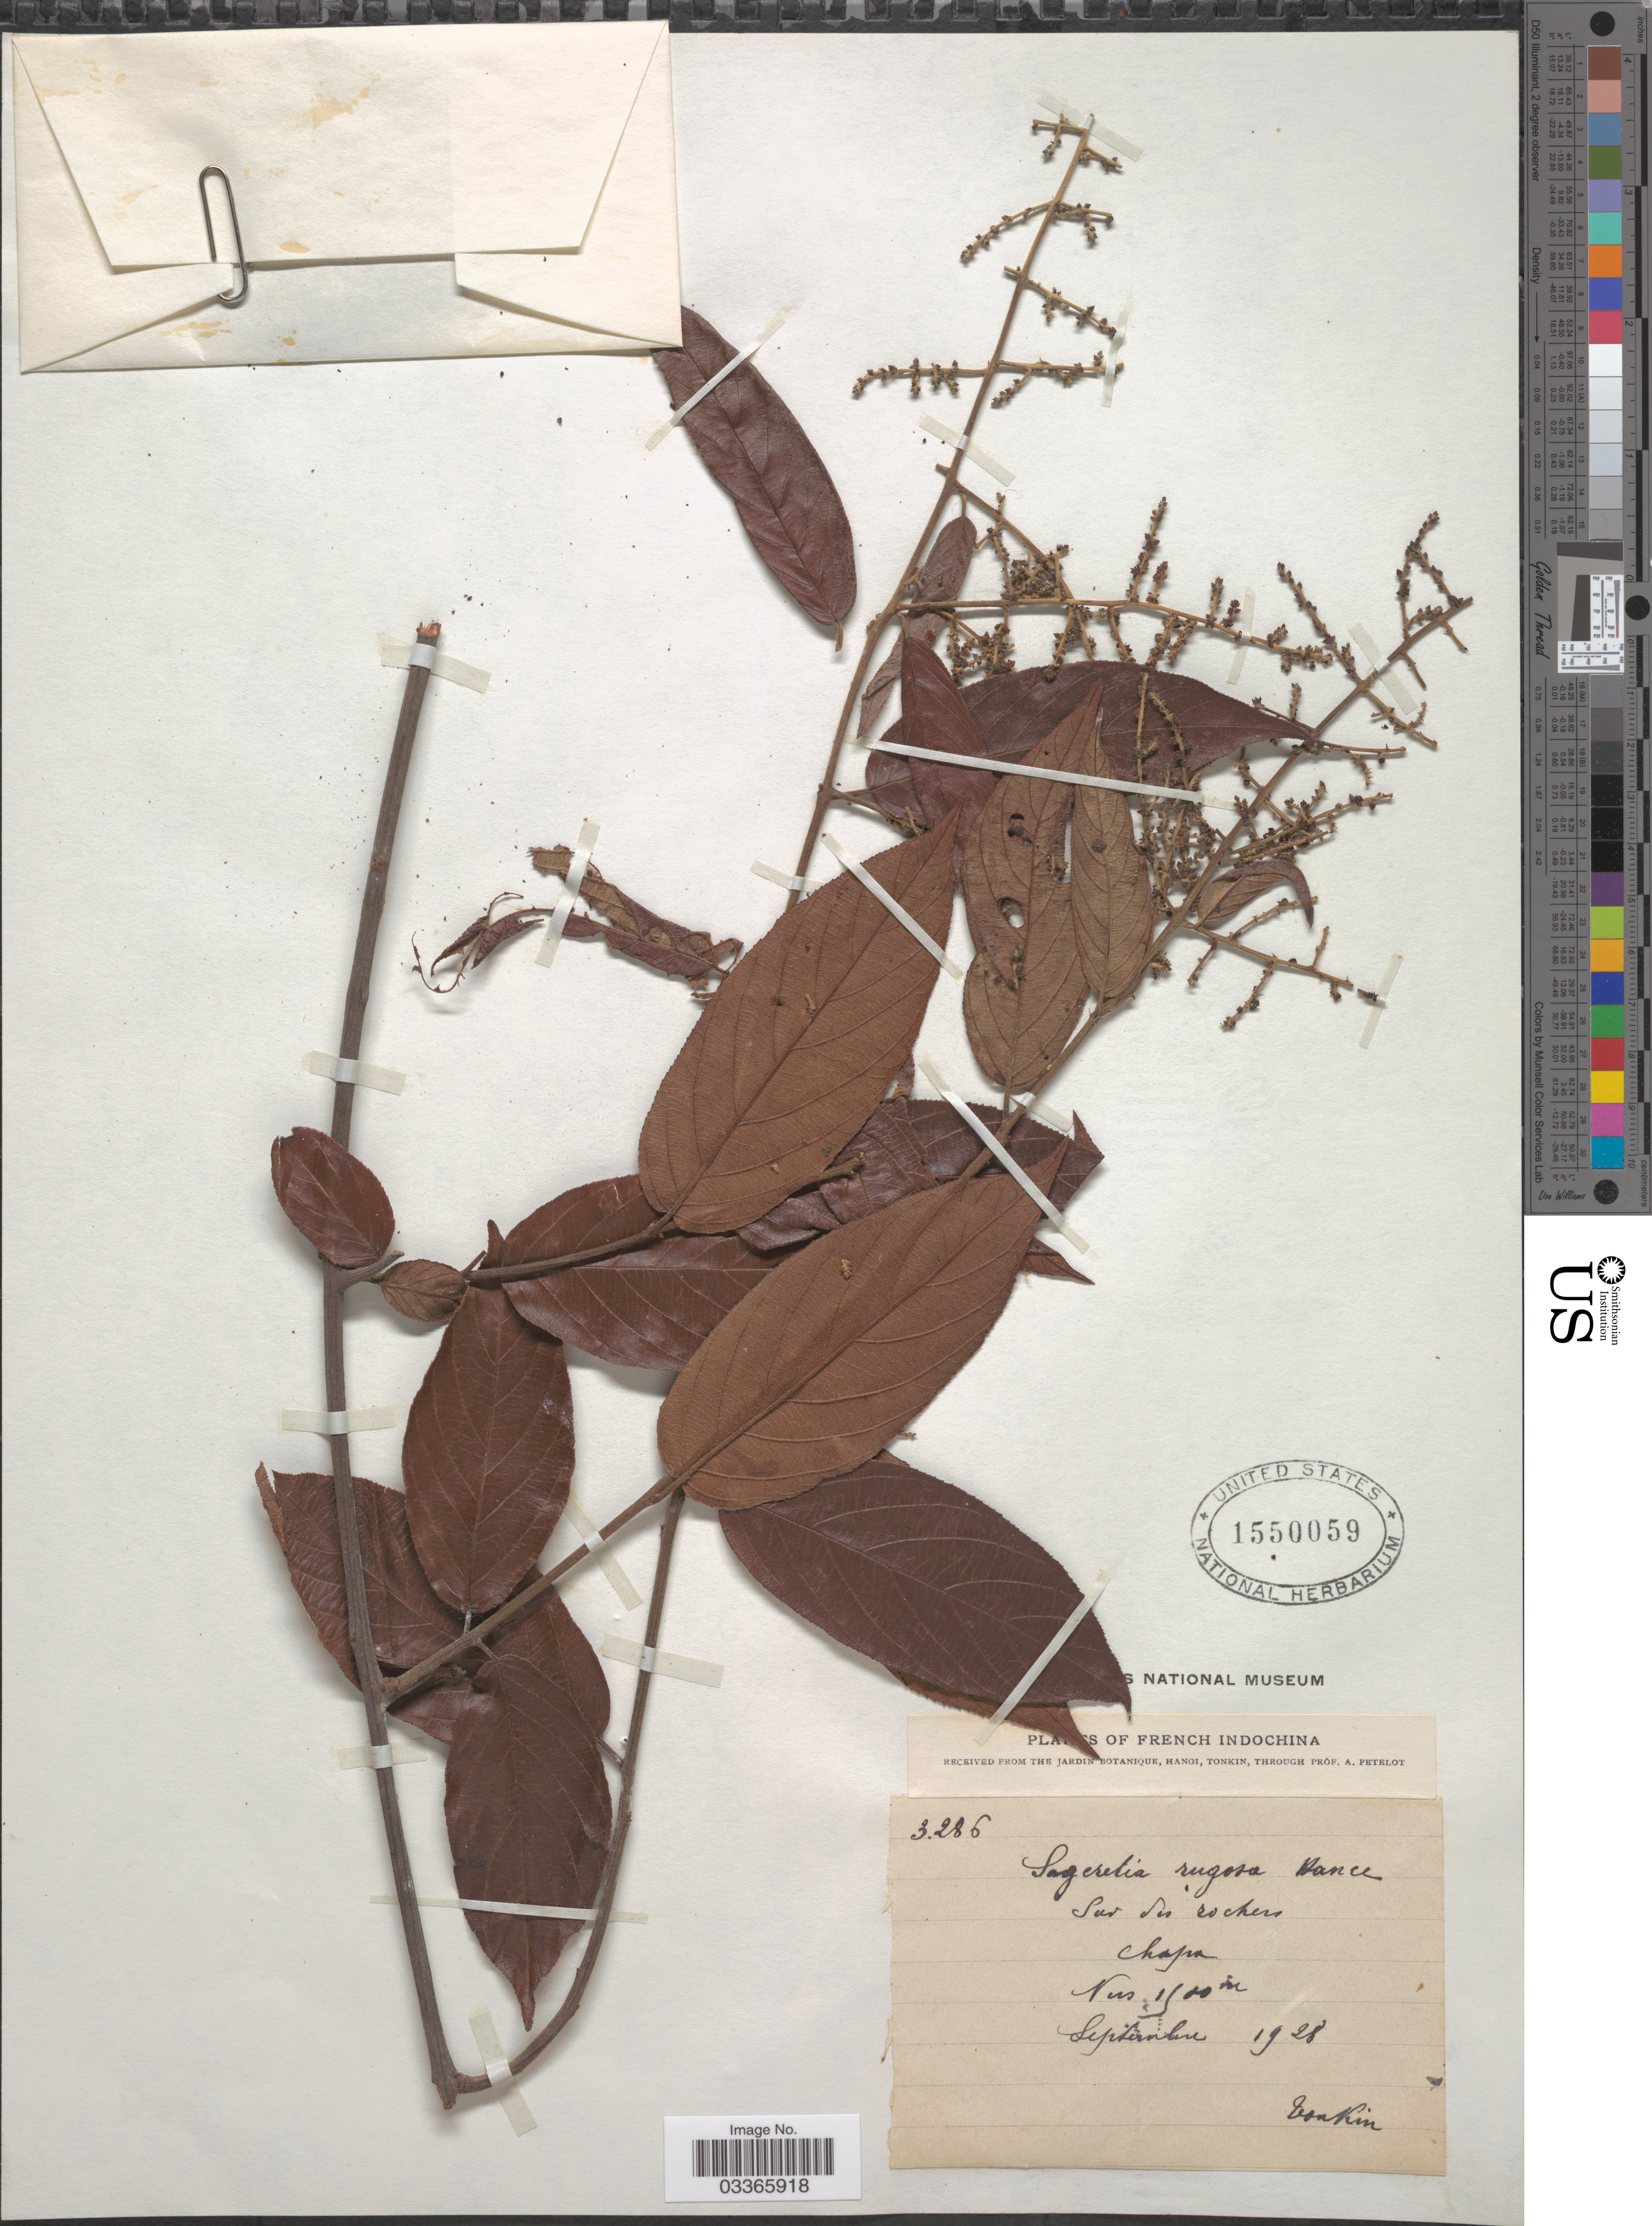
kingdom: Plantae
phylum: Tracheophyta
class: Magnoliopsida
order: Rosales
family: Rhamnaceae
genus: Sageretia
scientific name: Sageretia rugosa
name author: Hance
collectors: A. Petelot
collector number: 3286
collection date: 1928-09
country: Vietnam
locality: French Indochina, Chapa.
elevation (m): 1500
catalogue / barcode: US 1550059